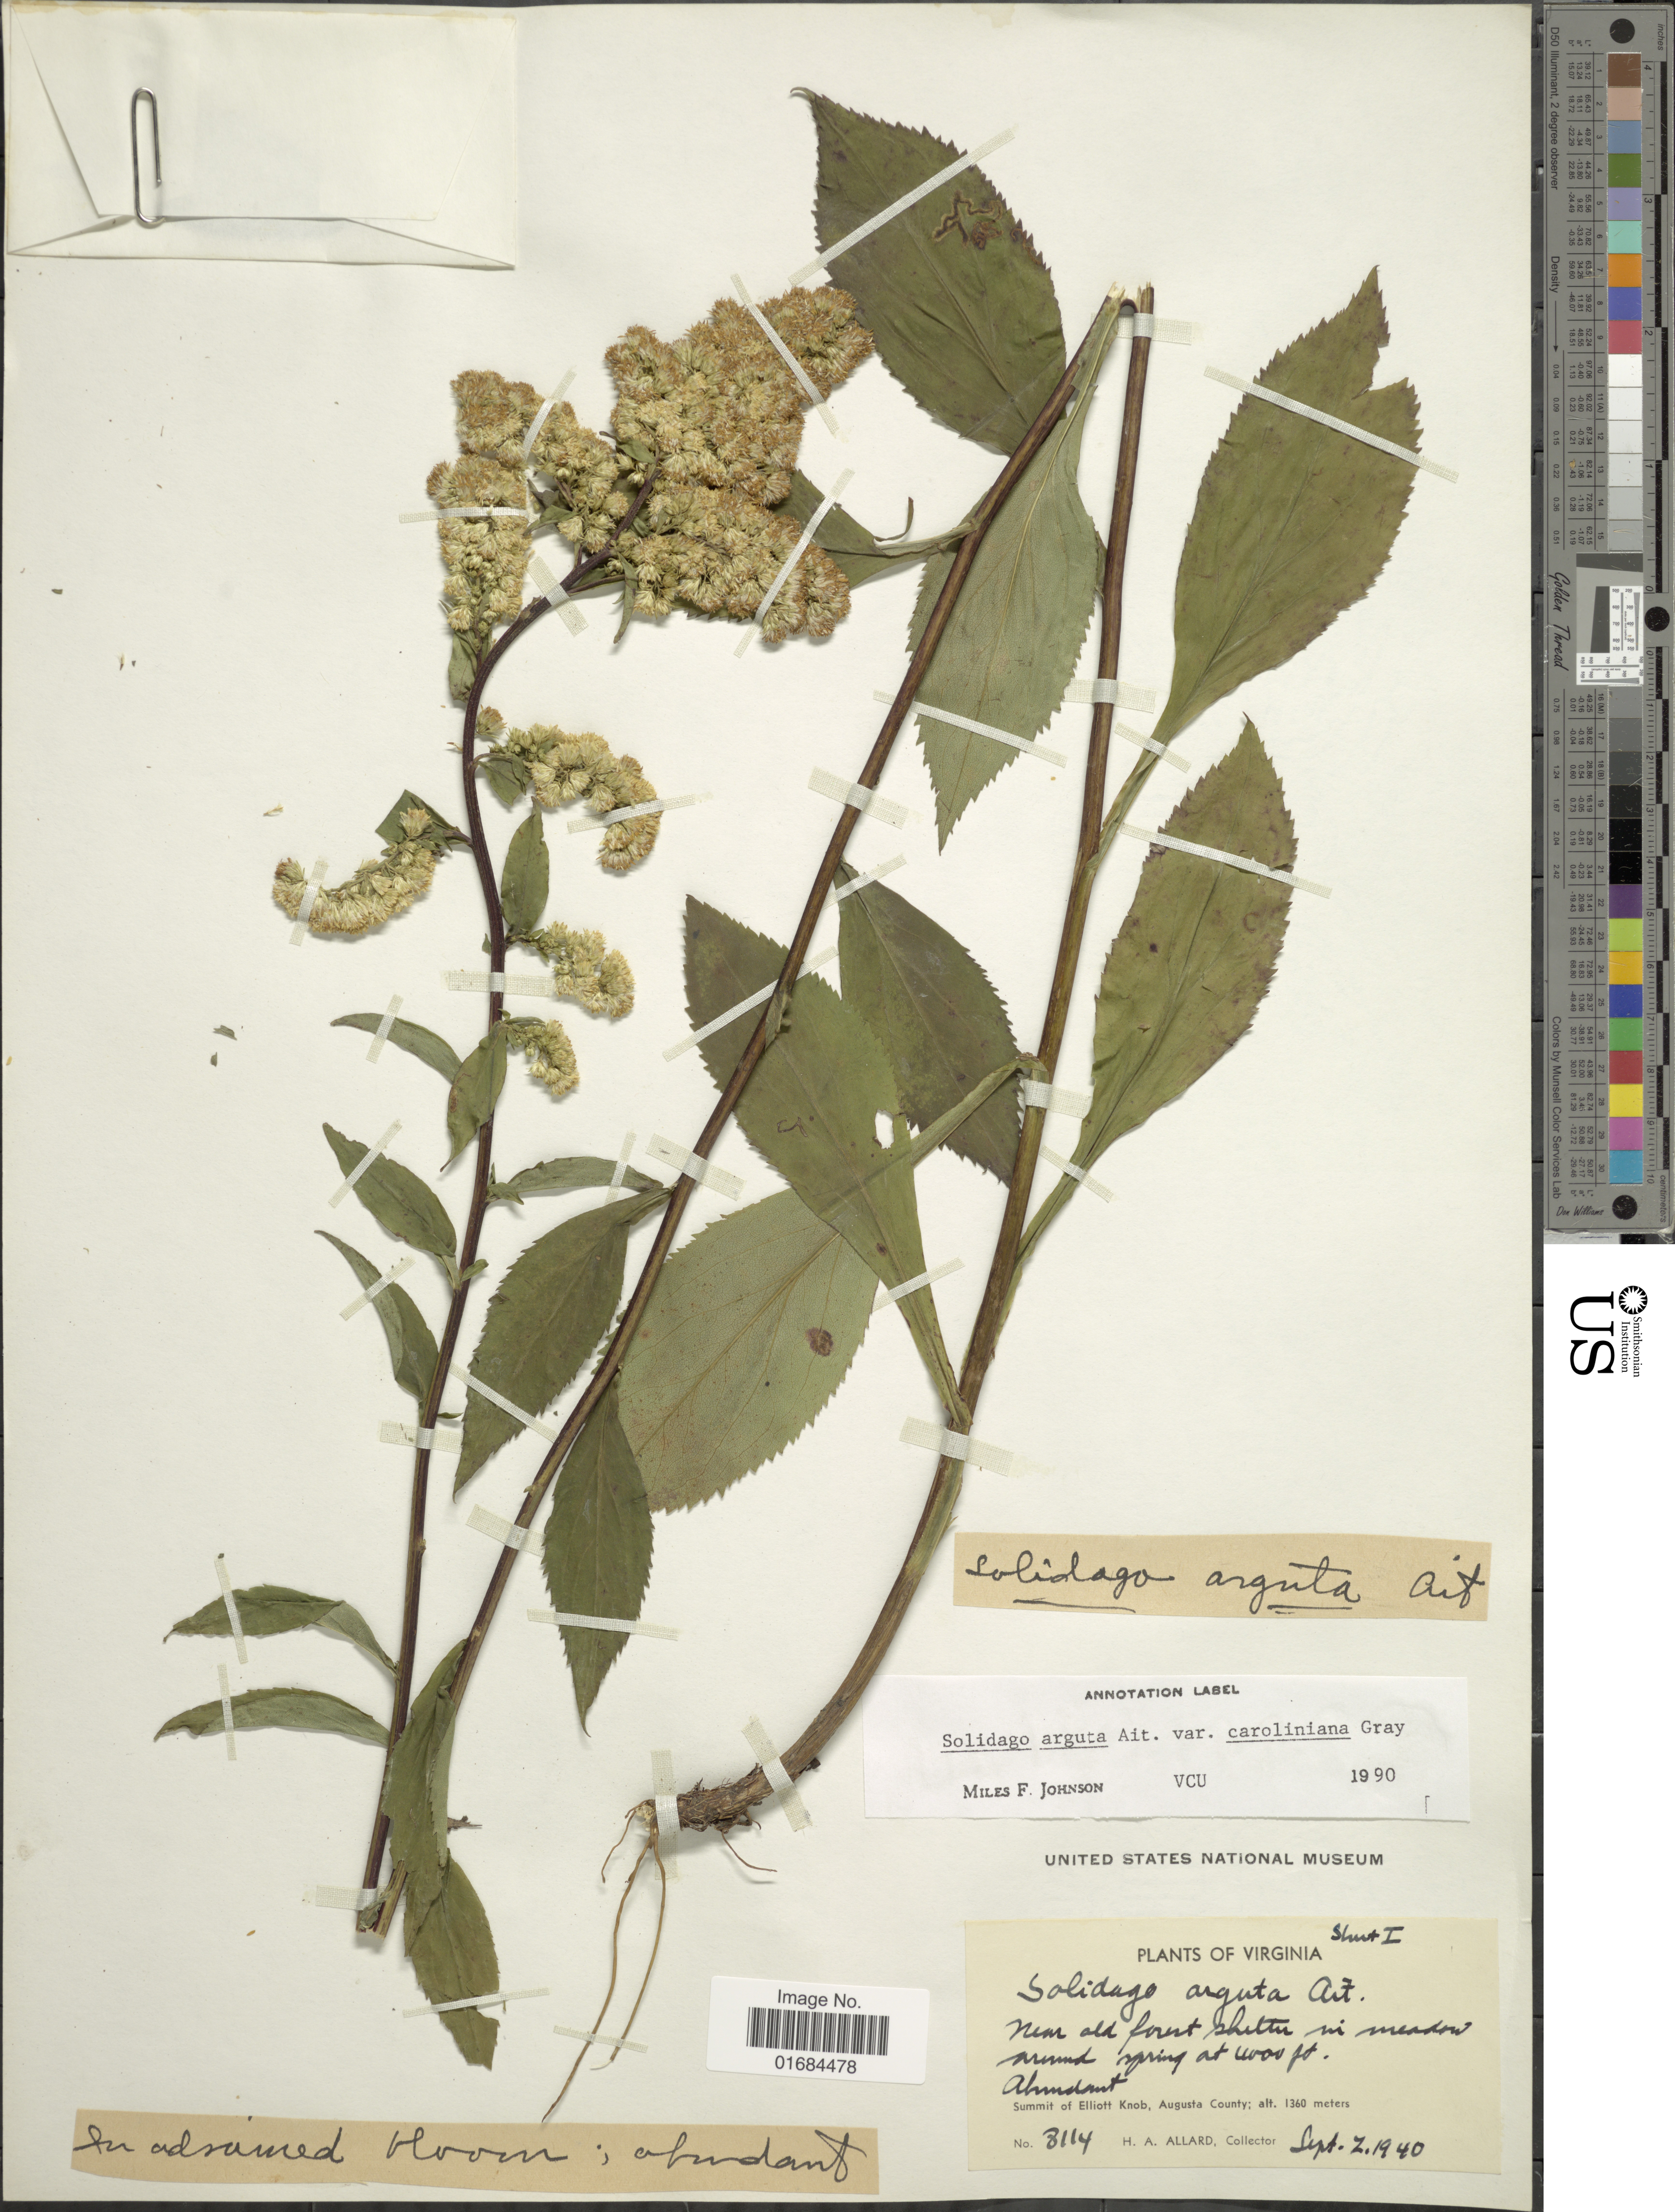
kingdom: Plantae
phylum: Tracheophyta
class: Magnoliopsida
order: Asterales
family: Asteraceae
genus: Solidago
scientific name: Solidago arguta var. caroliniana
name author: A. Gray & et al.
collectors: H. A. Allard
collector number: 8114*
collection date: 1940-09-02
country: United States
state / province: Virginia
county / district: Augusta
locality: Near old forest shelter in meadow around spring, summit of Elliott Knob.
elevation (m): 1360